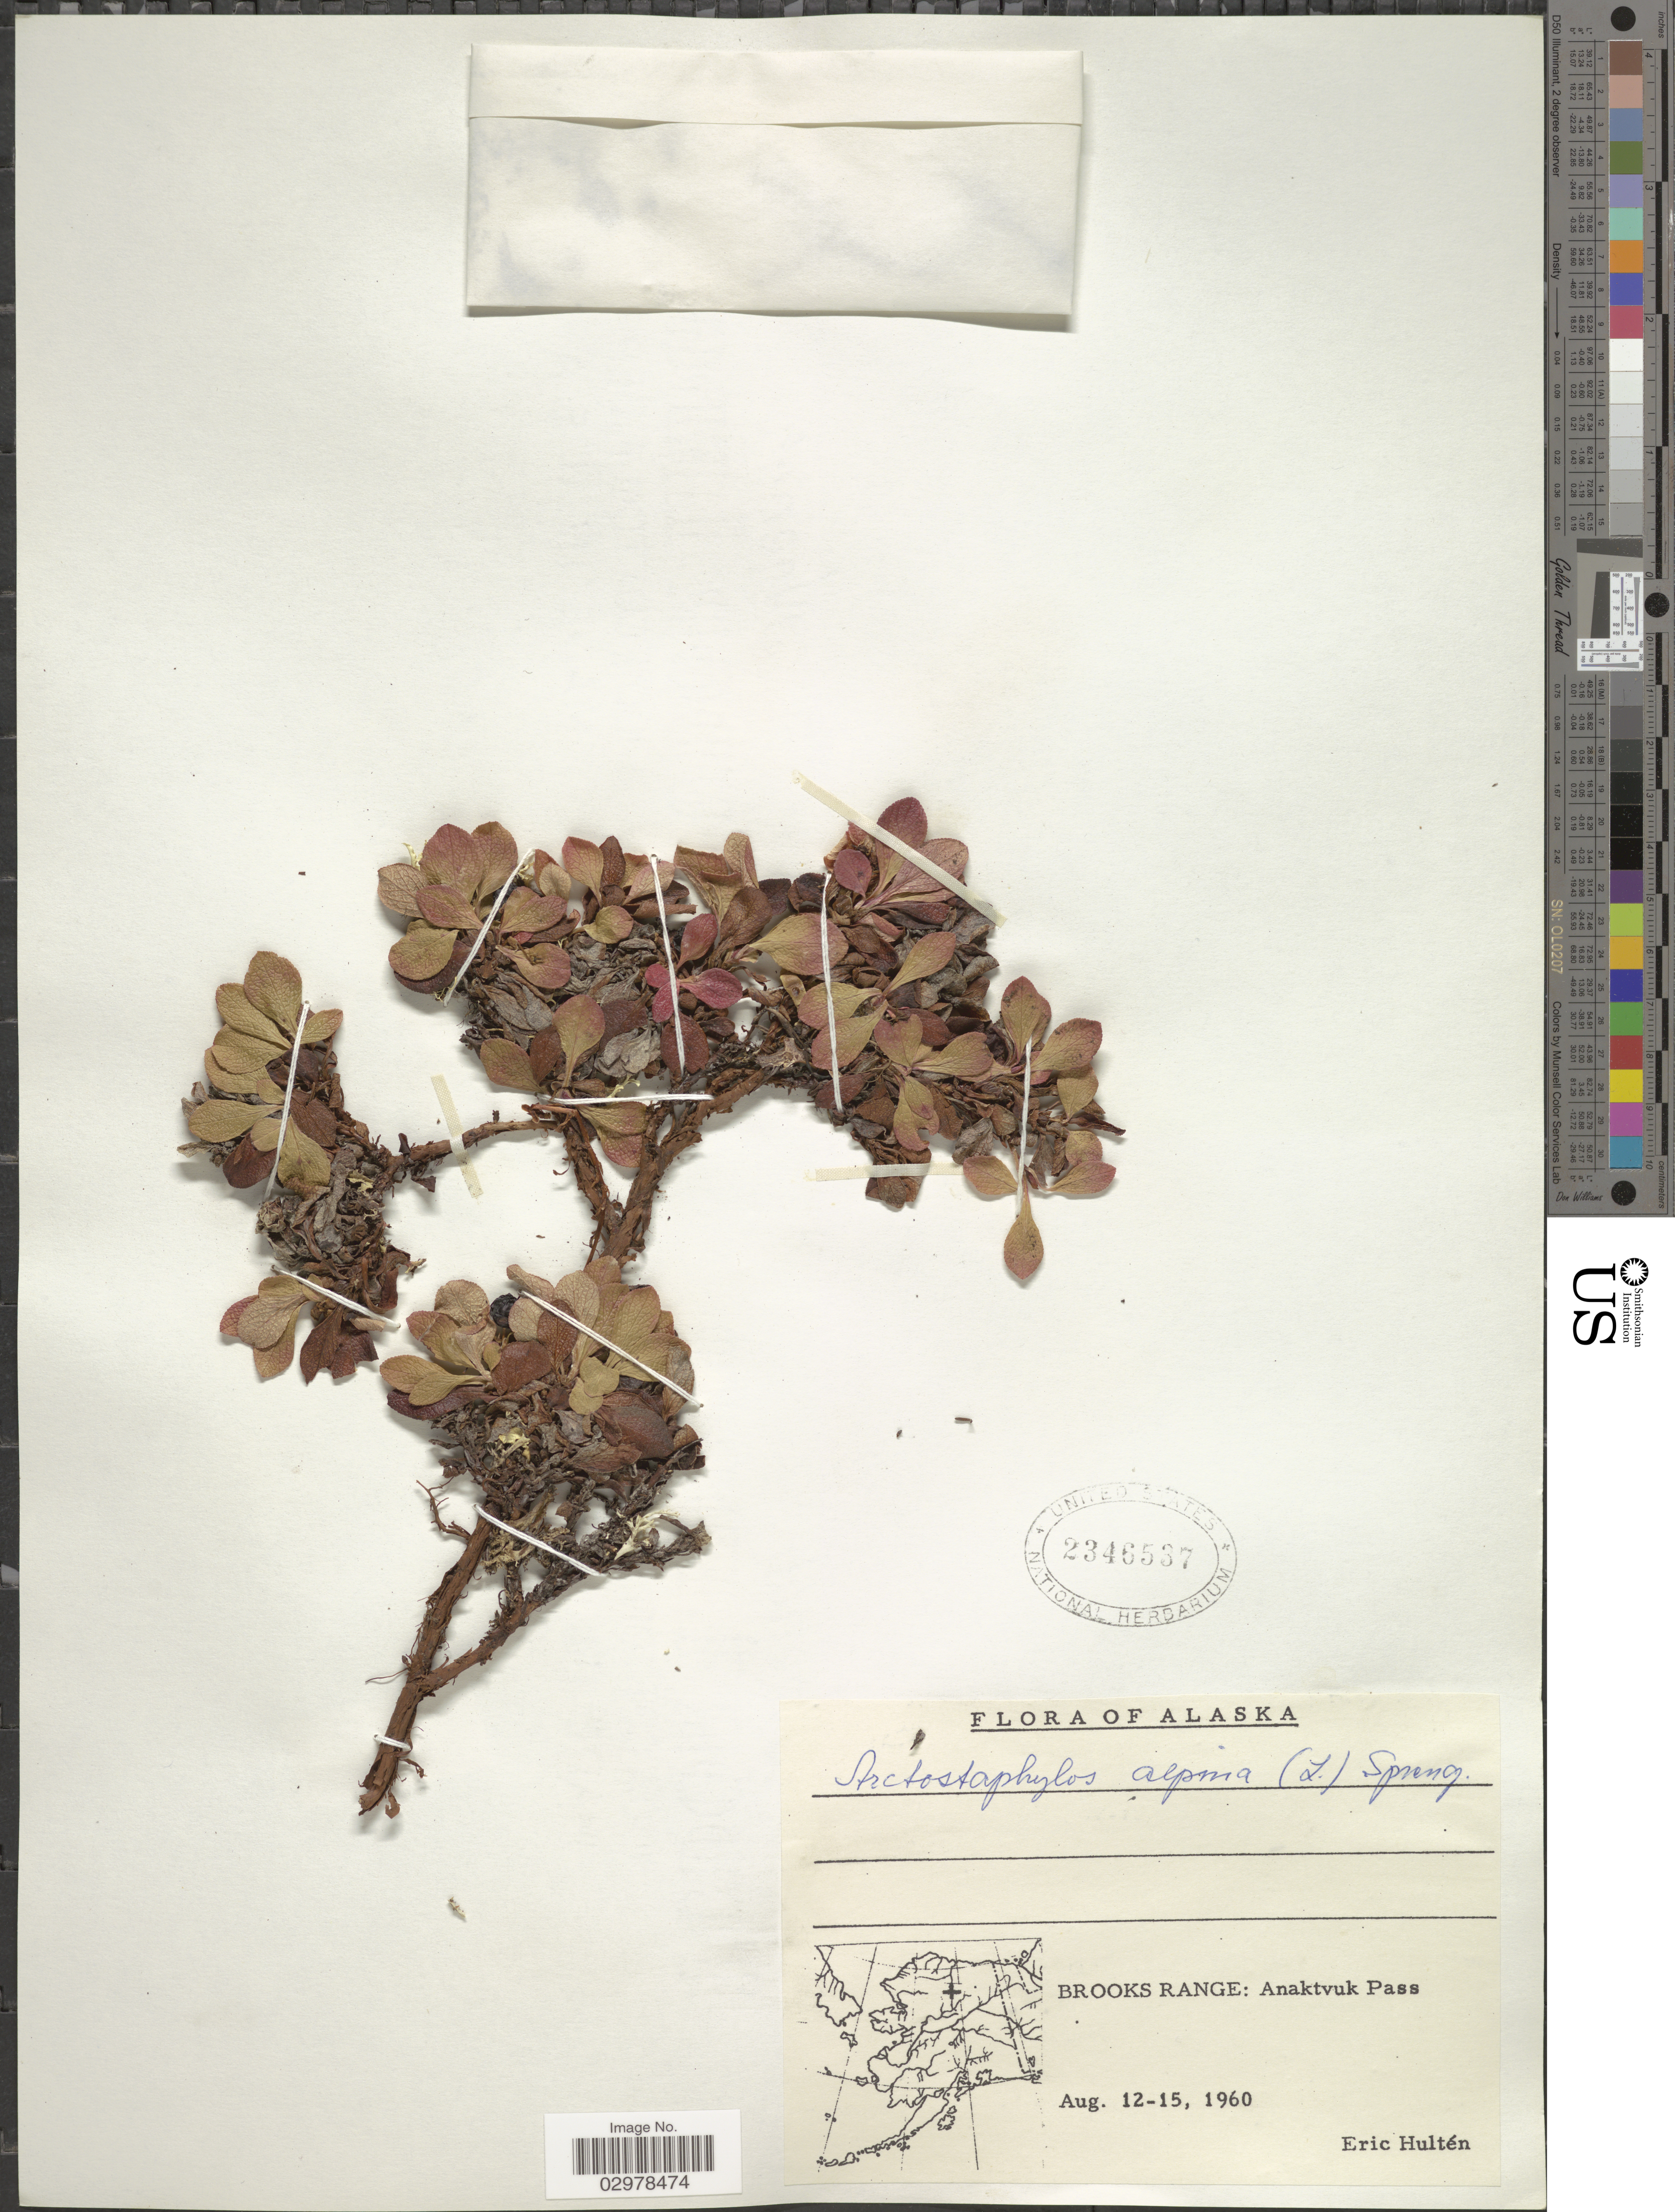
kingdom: Plantae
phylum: Tracheophyta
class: Magnoliopsida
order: Ericales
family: Ericaceae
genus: Arctostaphylos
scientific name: Arctostaphylos alpina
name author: (L.) Spreng.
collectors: E. G. Hultén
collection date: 1960-08-12/1960-08-15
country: United States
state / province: Alaska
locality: Brooks Range: Anaktvuk Pass.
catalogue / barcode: US 2346537